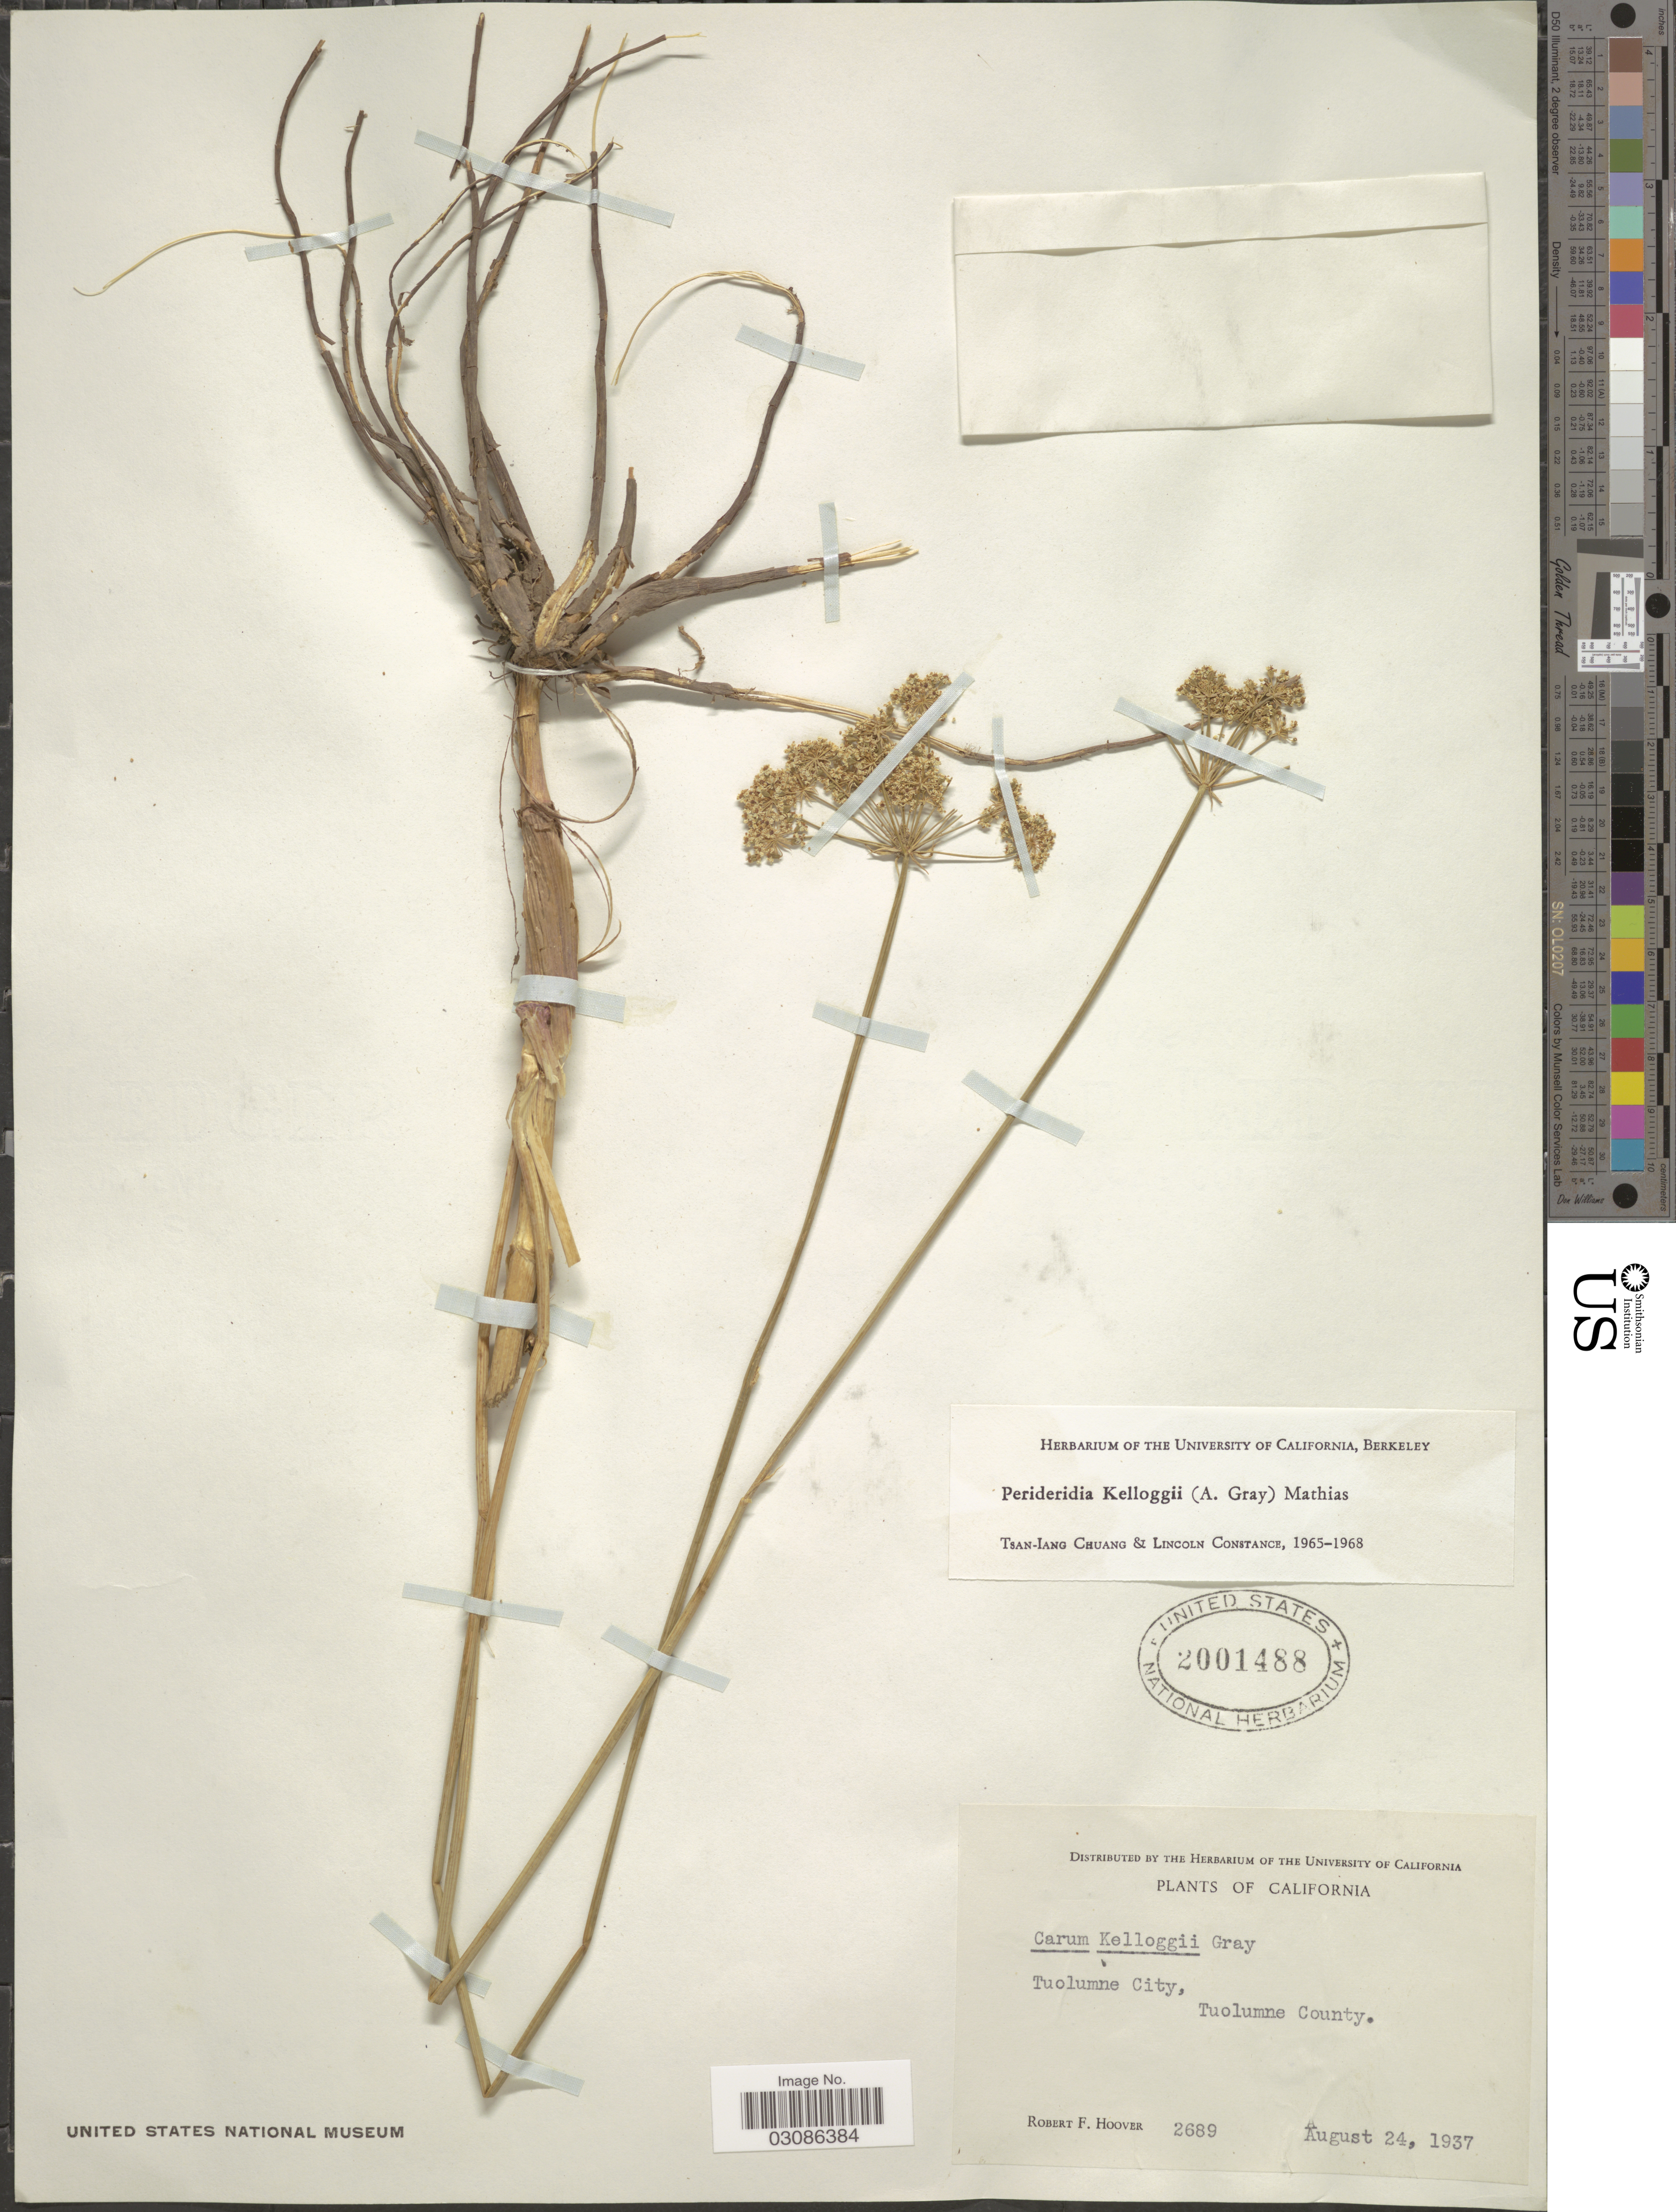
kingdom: Plantae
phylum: Tracheophyta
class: Magnoliopsida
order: Apiales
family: Apiaceae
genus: Perideridia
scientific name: Perideridia kelloggii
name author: (A. Gray) Mathias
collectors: R. F. Hoover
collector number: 2689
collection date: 1937-08-24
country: United States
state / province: California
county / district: Tuolumne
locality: Tuolumne City, Tuolumne County.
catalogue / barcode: US 2001488